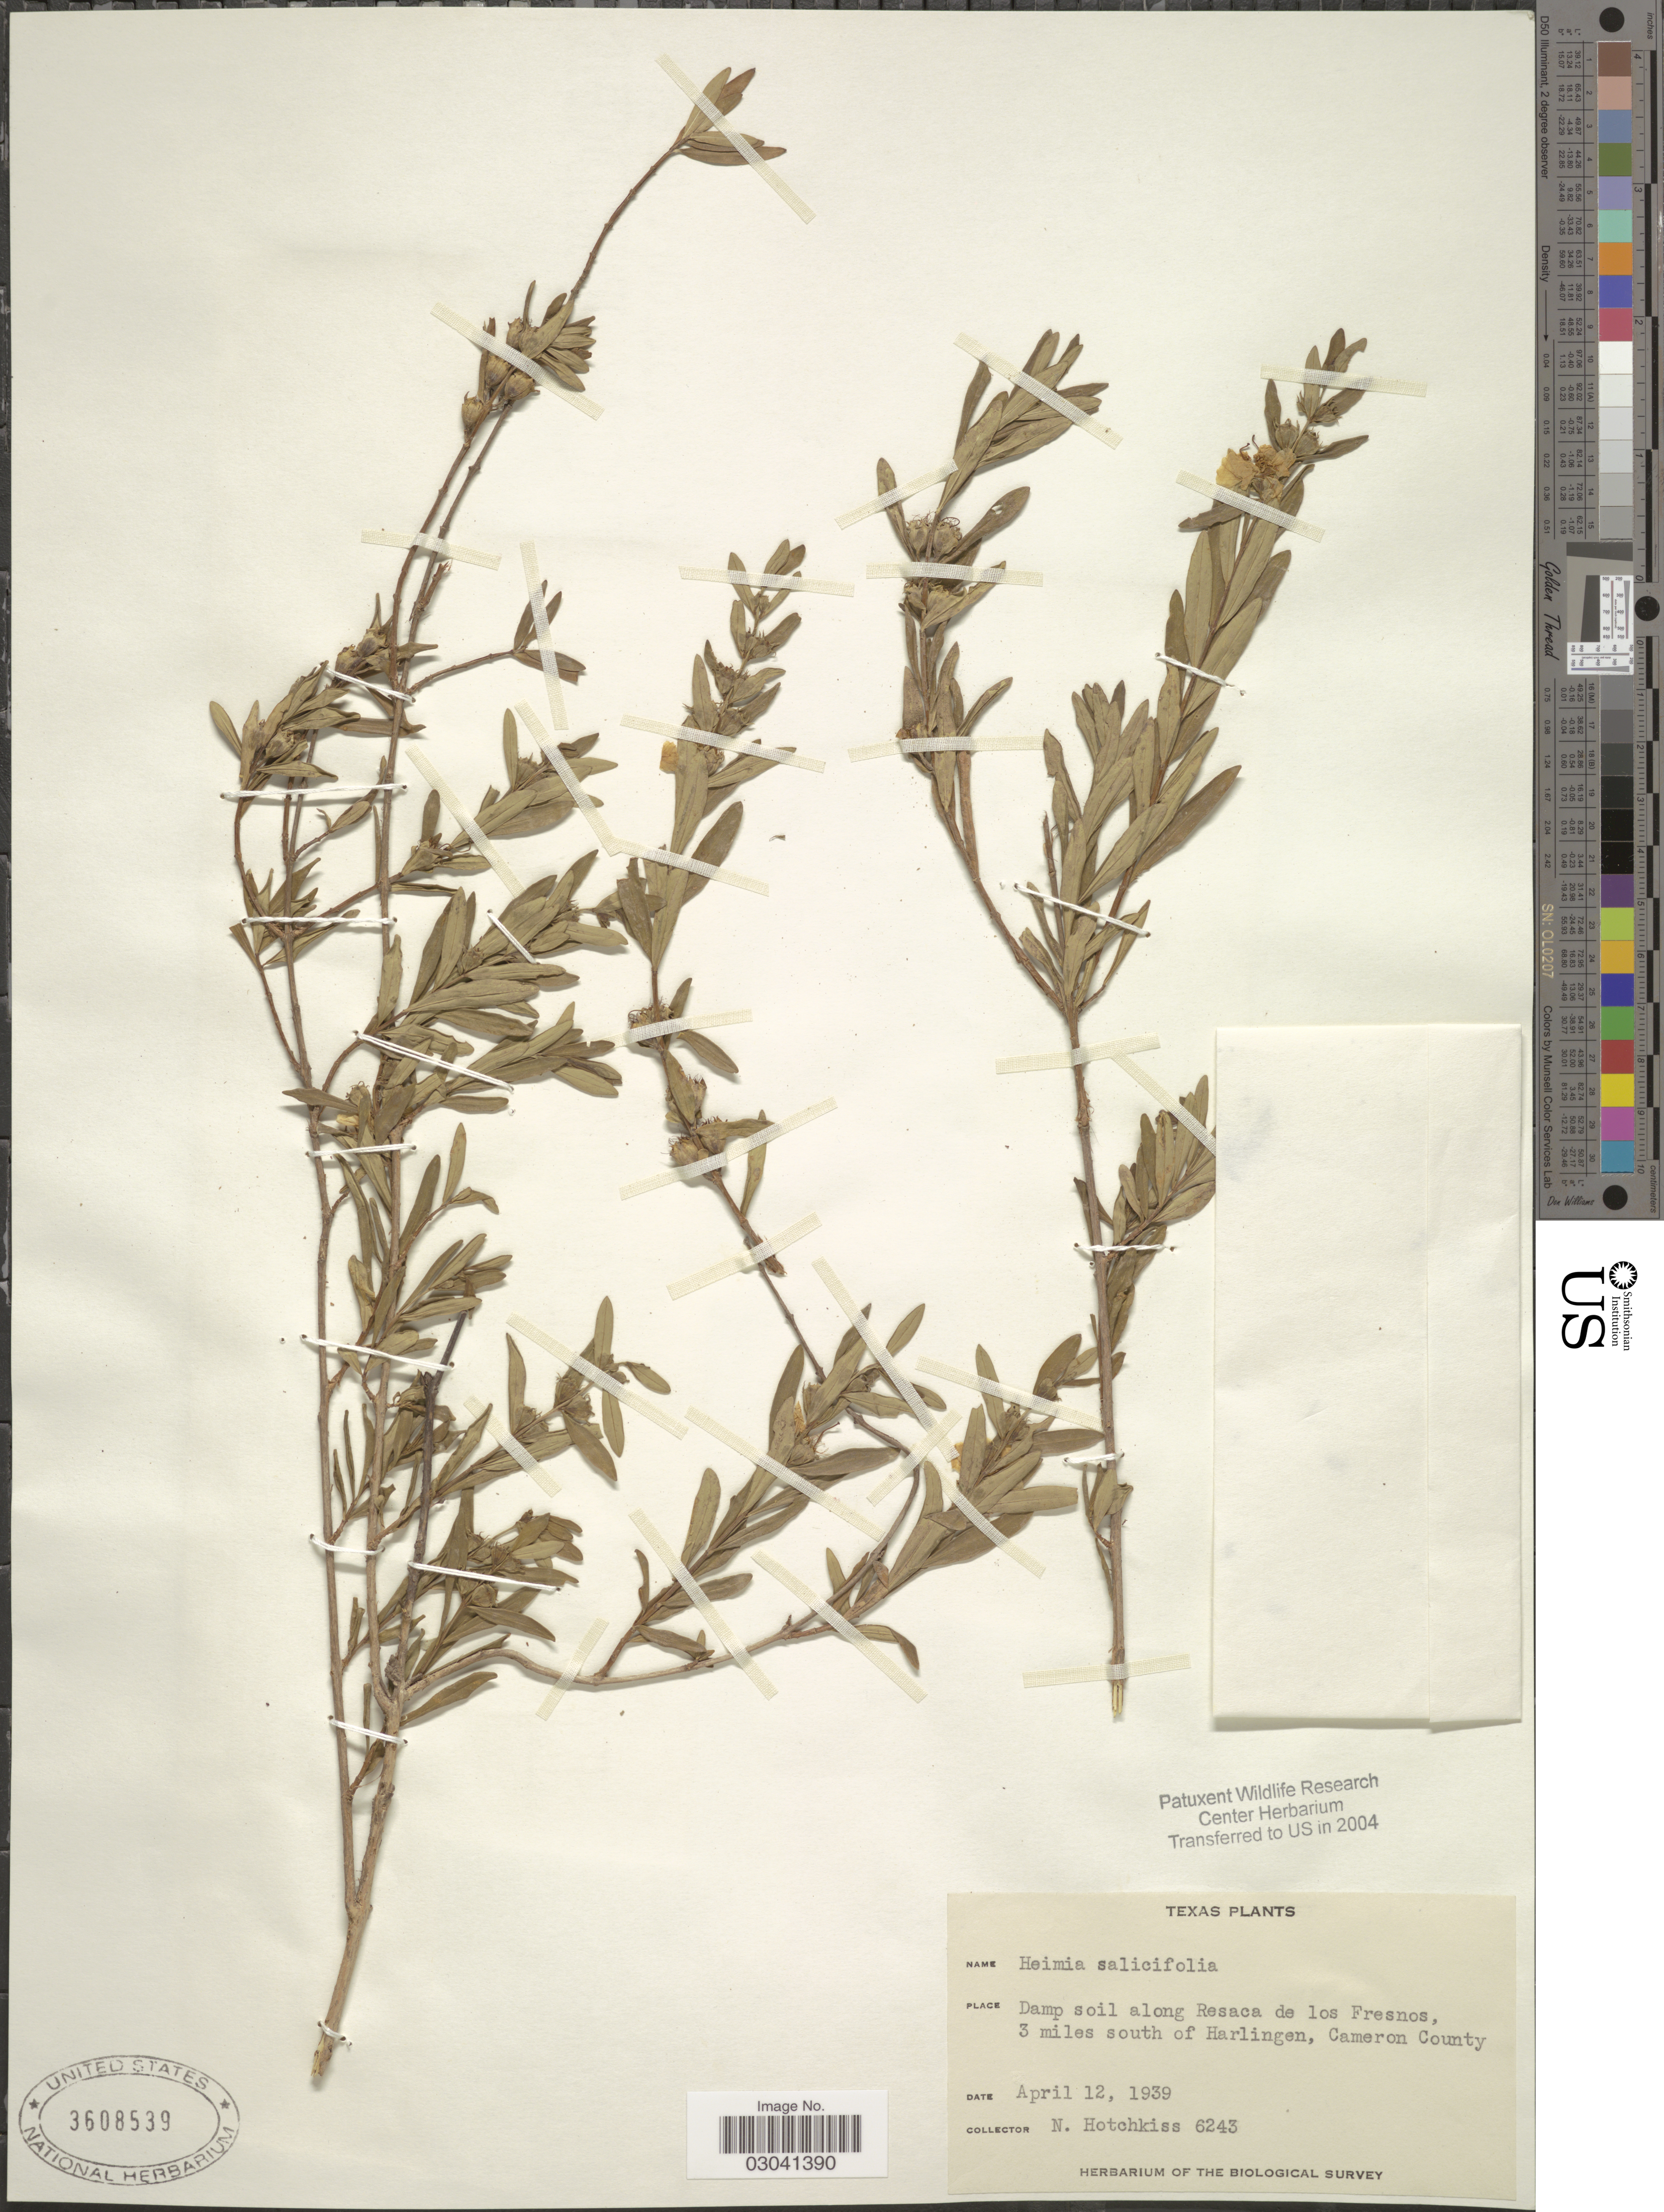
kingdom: Plantae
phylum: Tracheophyta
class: Magnoliopsida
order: Myrtales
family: Lythraceae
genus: Heimia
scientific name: Heimia salicifolia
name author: Link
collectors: N. Hotchkiss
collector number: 6243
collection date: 1939-04-12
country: United States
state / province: Texas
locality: Damp soil along Resaca de los Fresnos, 3 miles south of Harlington, Cameron County.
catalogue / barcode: US 3608539